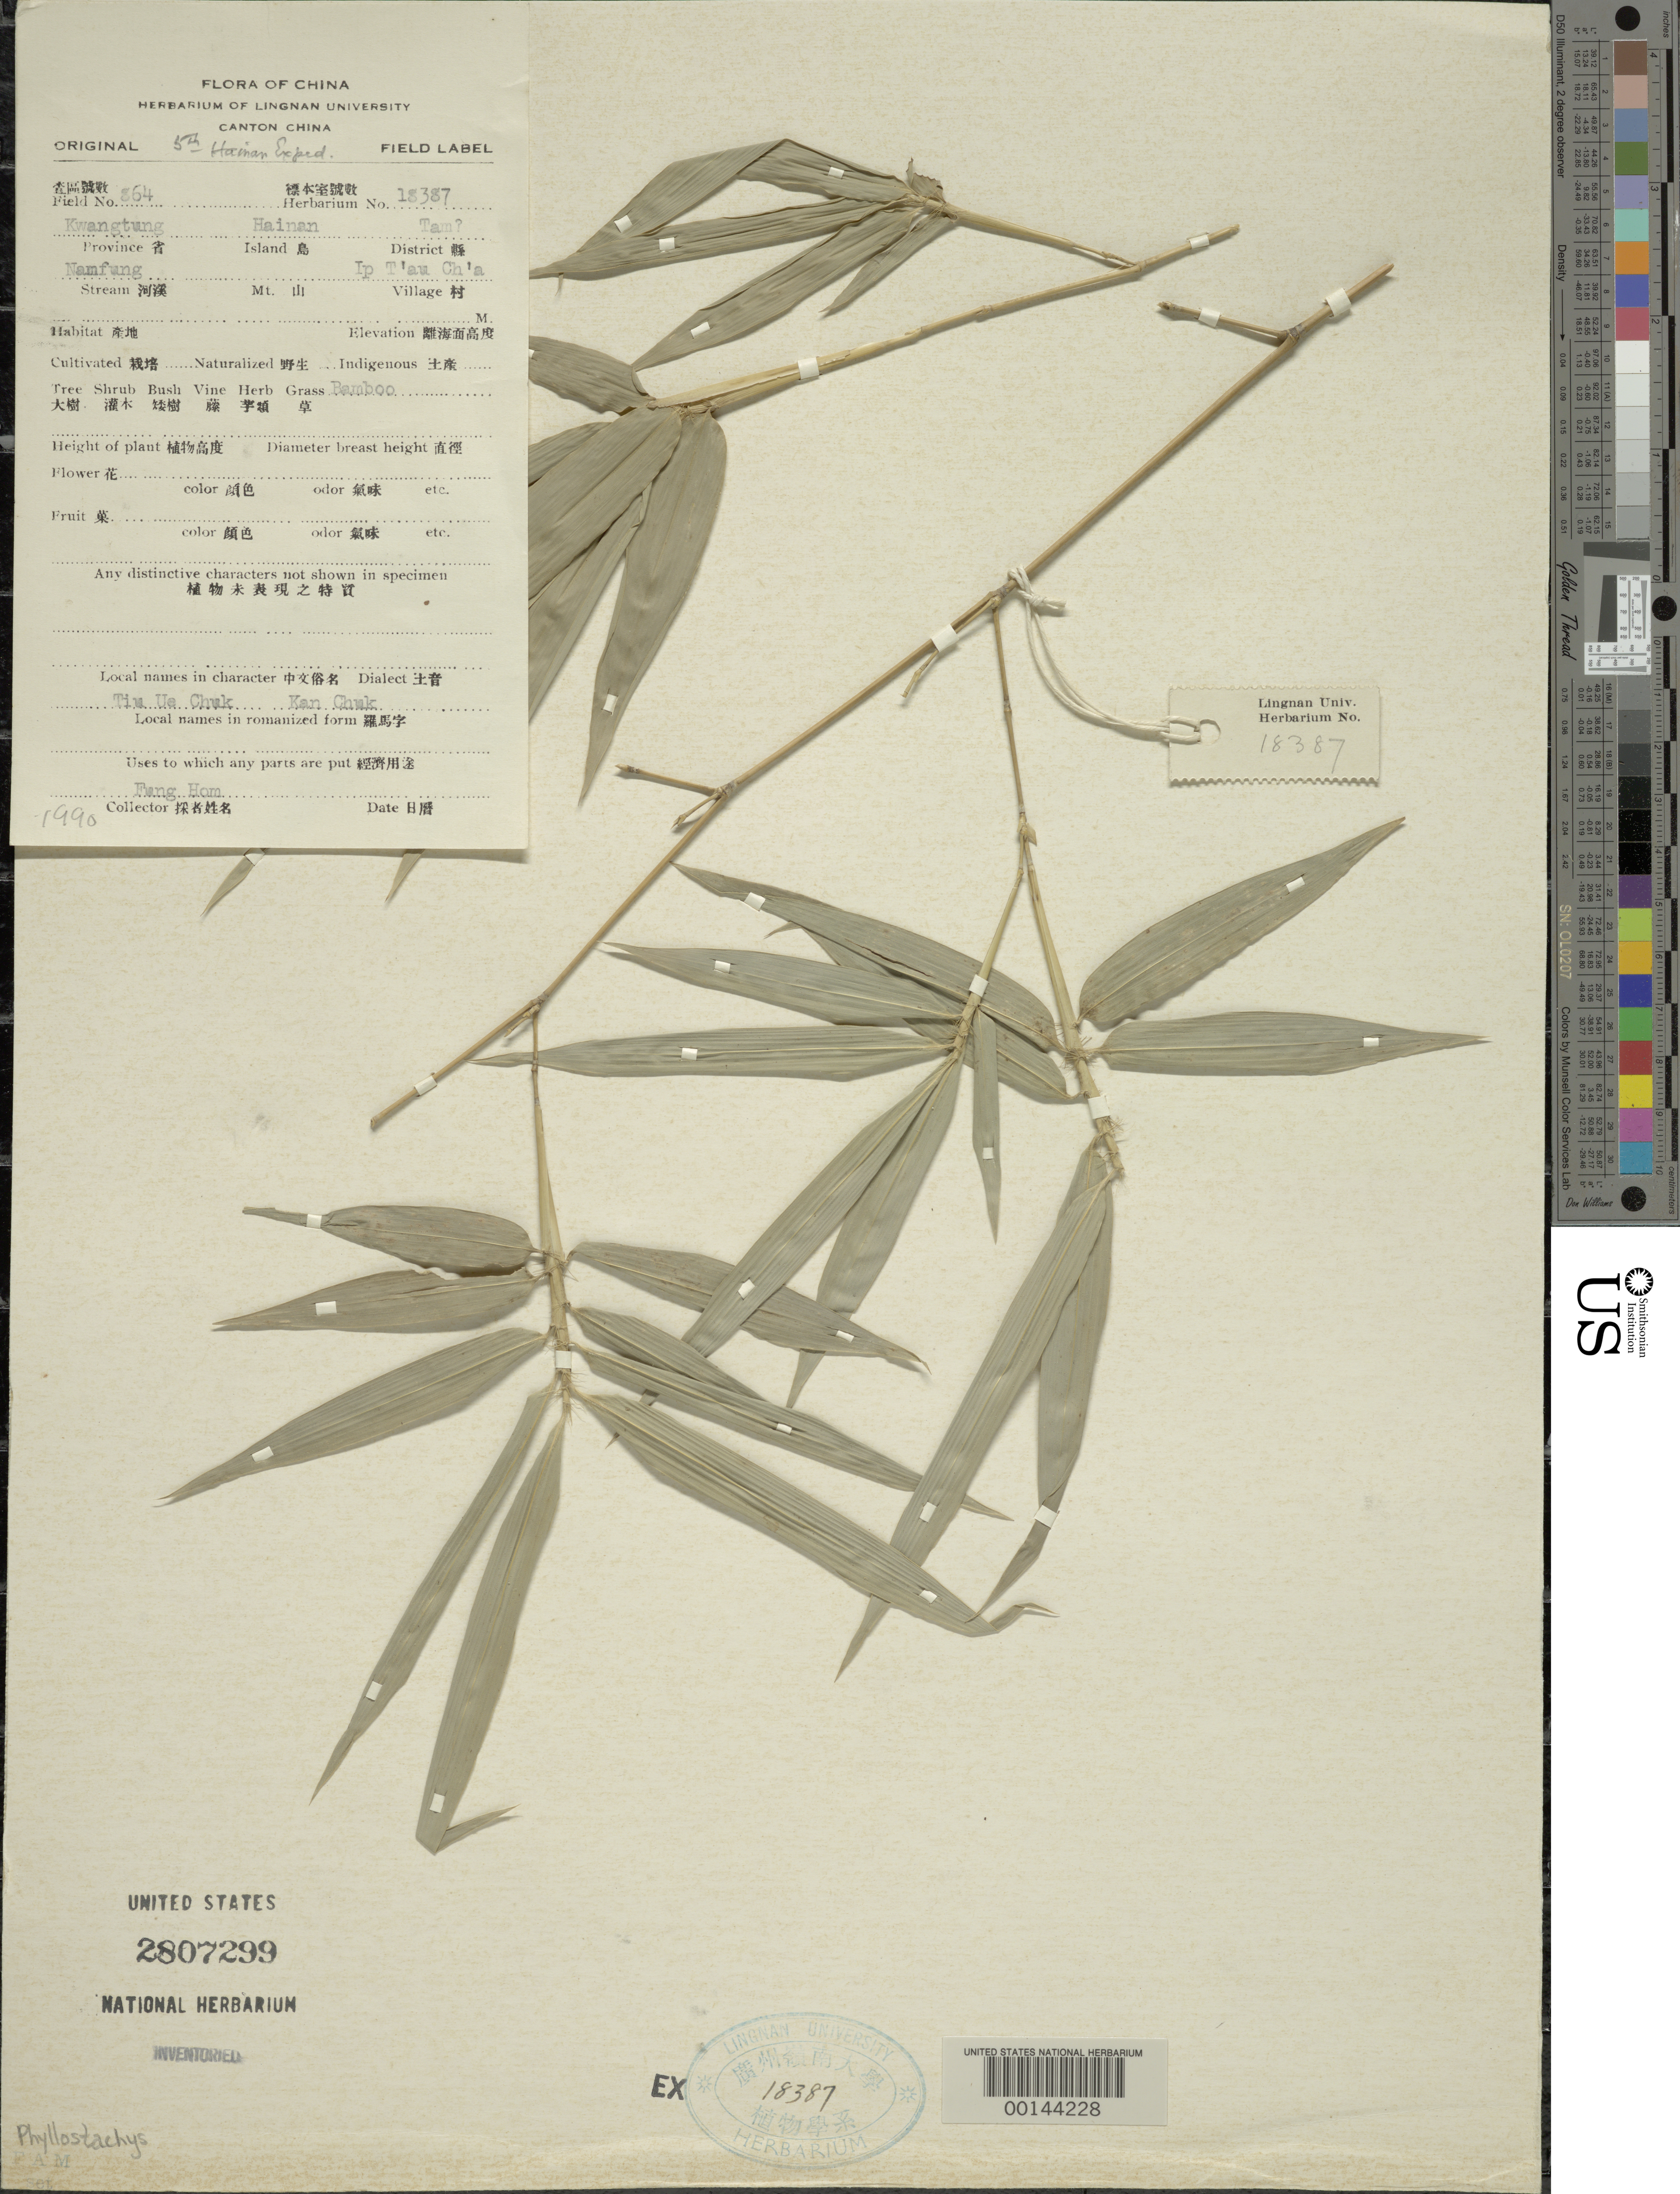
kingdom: Plantae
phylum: Tracheophyta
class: Liliopsida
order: Poales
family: Poaceae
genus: Phyllostachys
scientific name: Phyllostachys sp.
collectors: H. L. Fung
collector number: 364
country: China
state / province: Hainan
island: Hainan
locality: Hainan, tam, namfung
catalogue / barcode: US 2807299